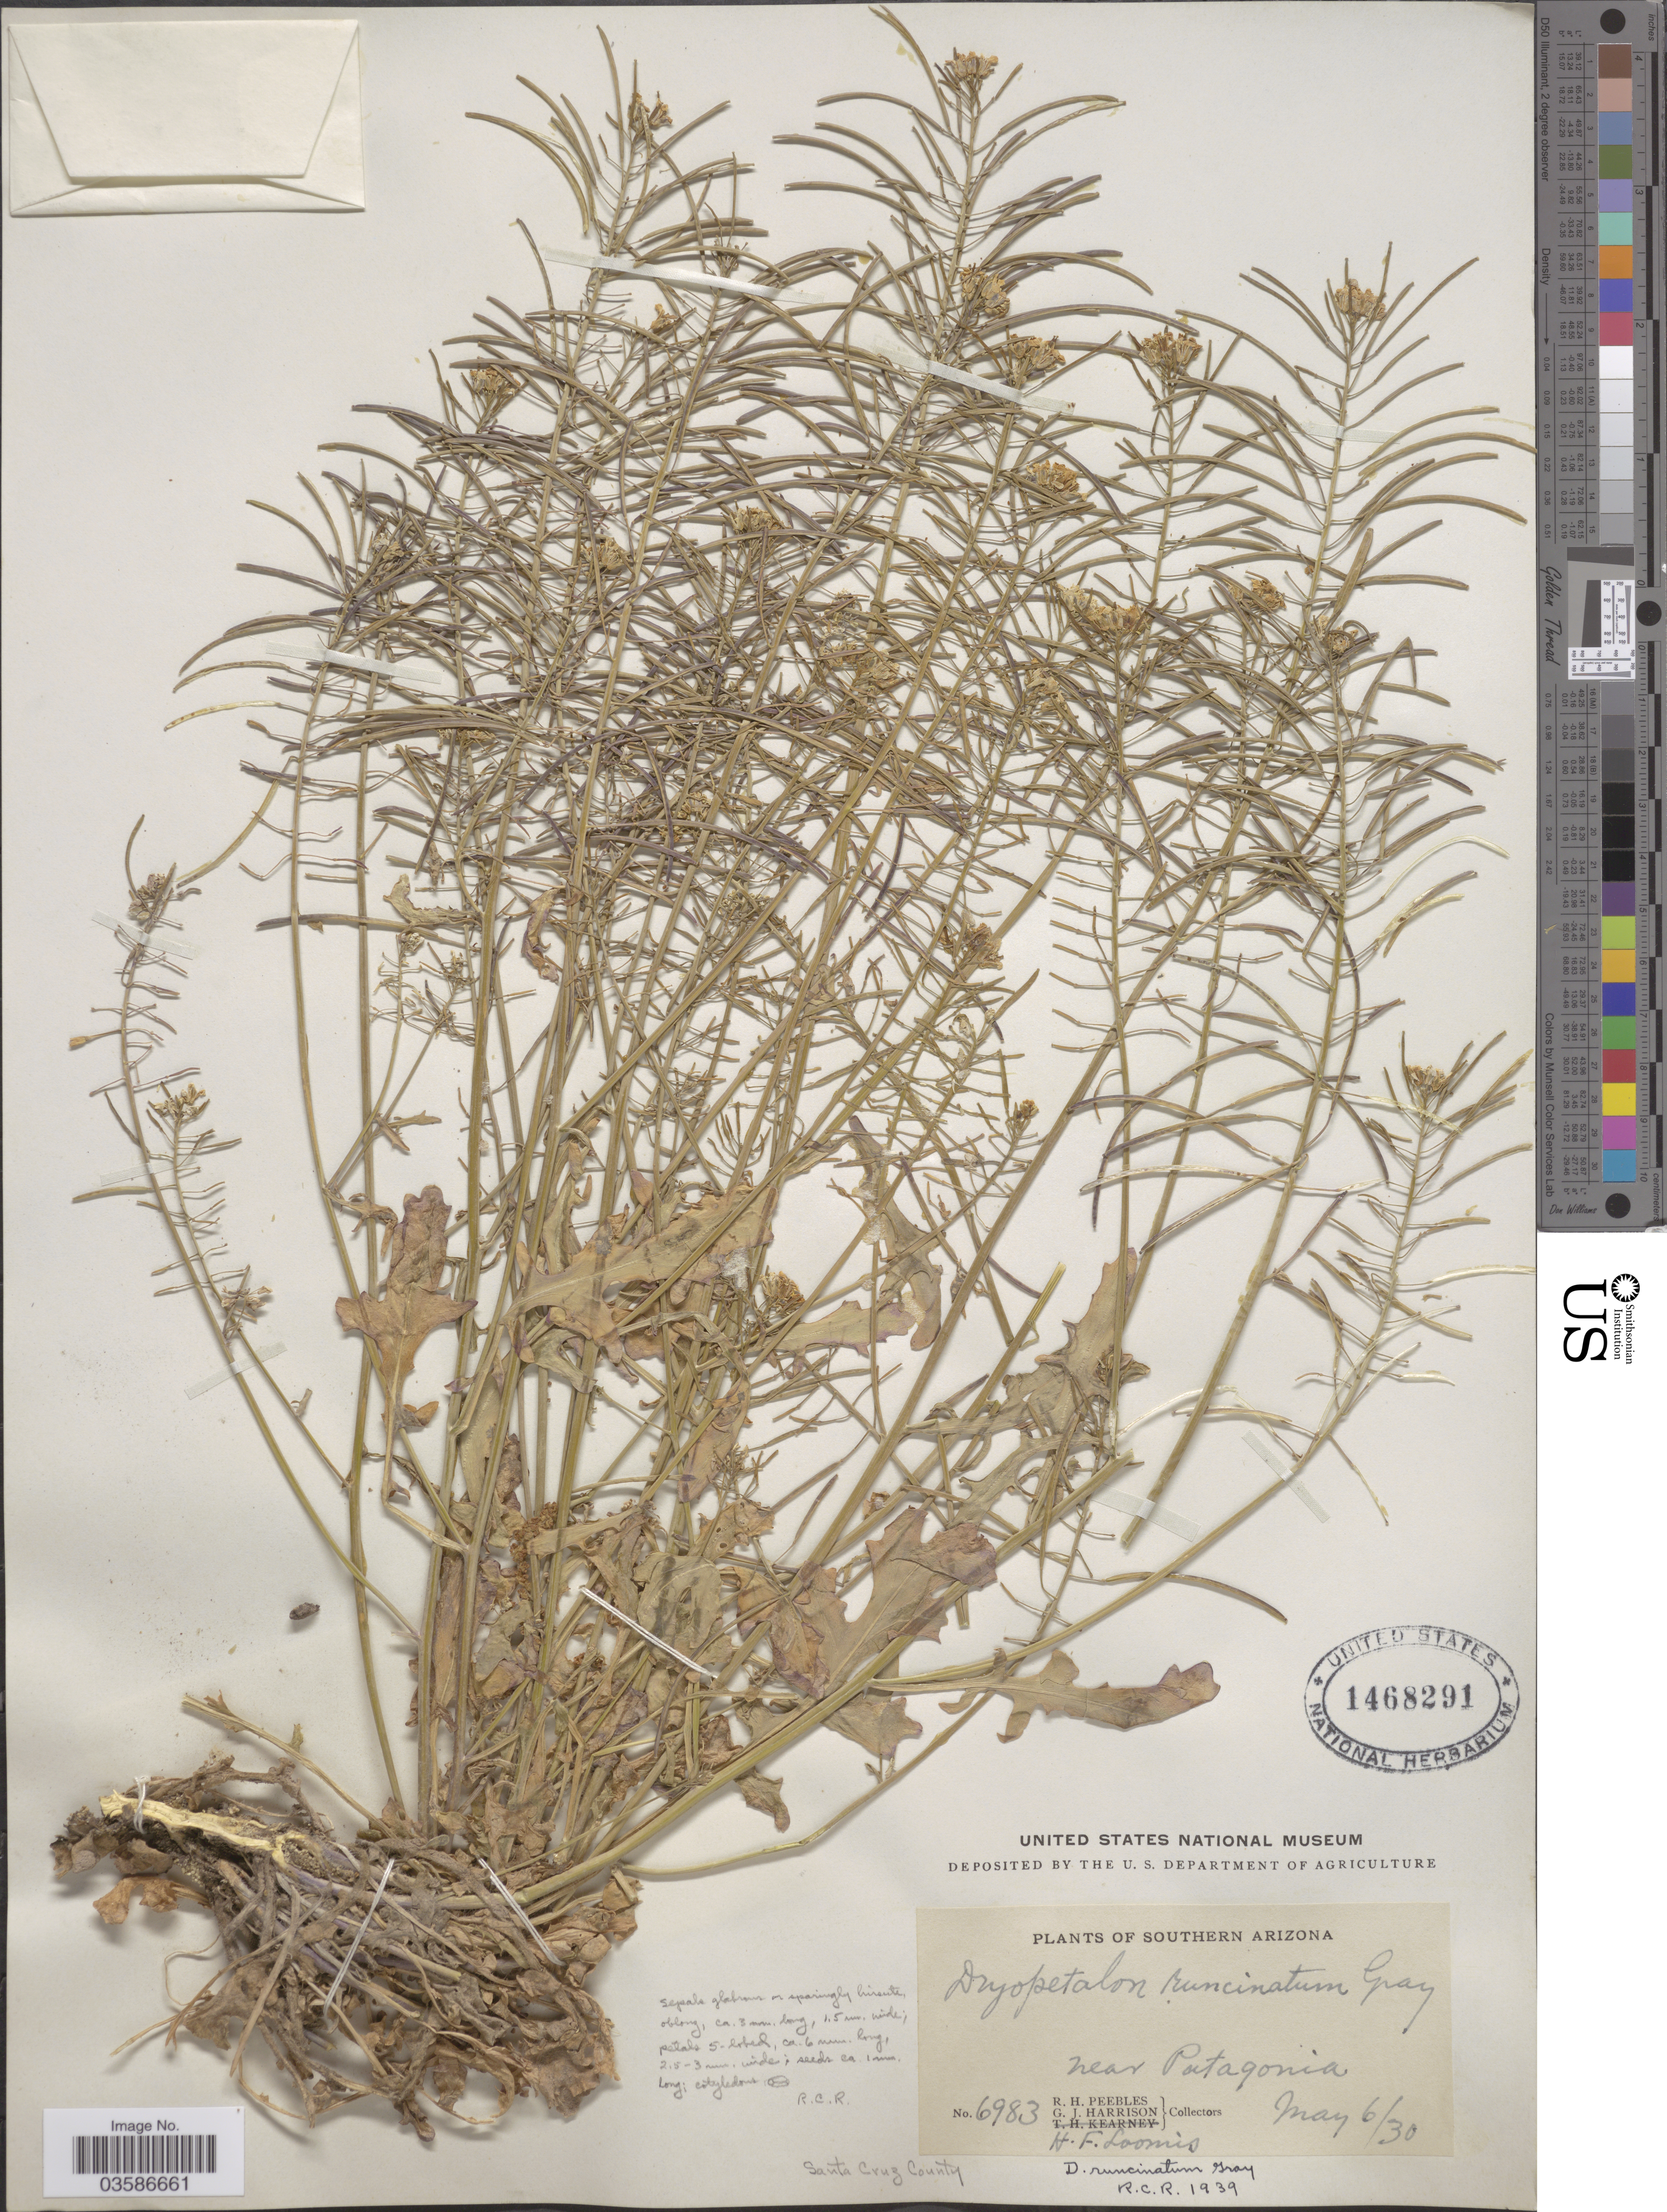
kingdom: Plantae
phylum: Tracheophyta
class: Magnoliopsida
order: Brassicales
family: Brassicaceae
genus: Dryopetalon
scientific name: Dryopetalon runcinatum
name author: A. Gray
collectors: R. H. Peebles, G. J. Harrison & H. F. Loomis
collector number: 6983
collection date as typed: Transcribed d/m/y: 6/5/30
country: United States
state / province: Arizona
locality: Southern Arizona. Near Patagonia. Santa Cruz County.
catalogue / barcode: US 1468291